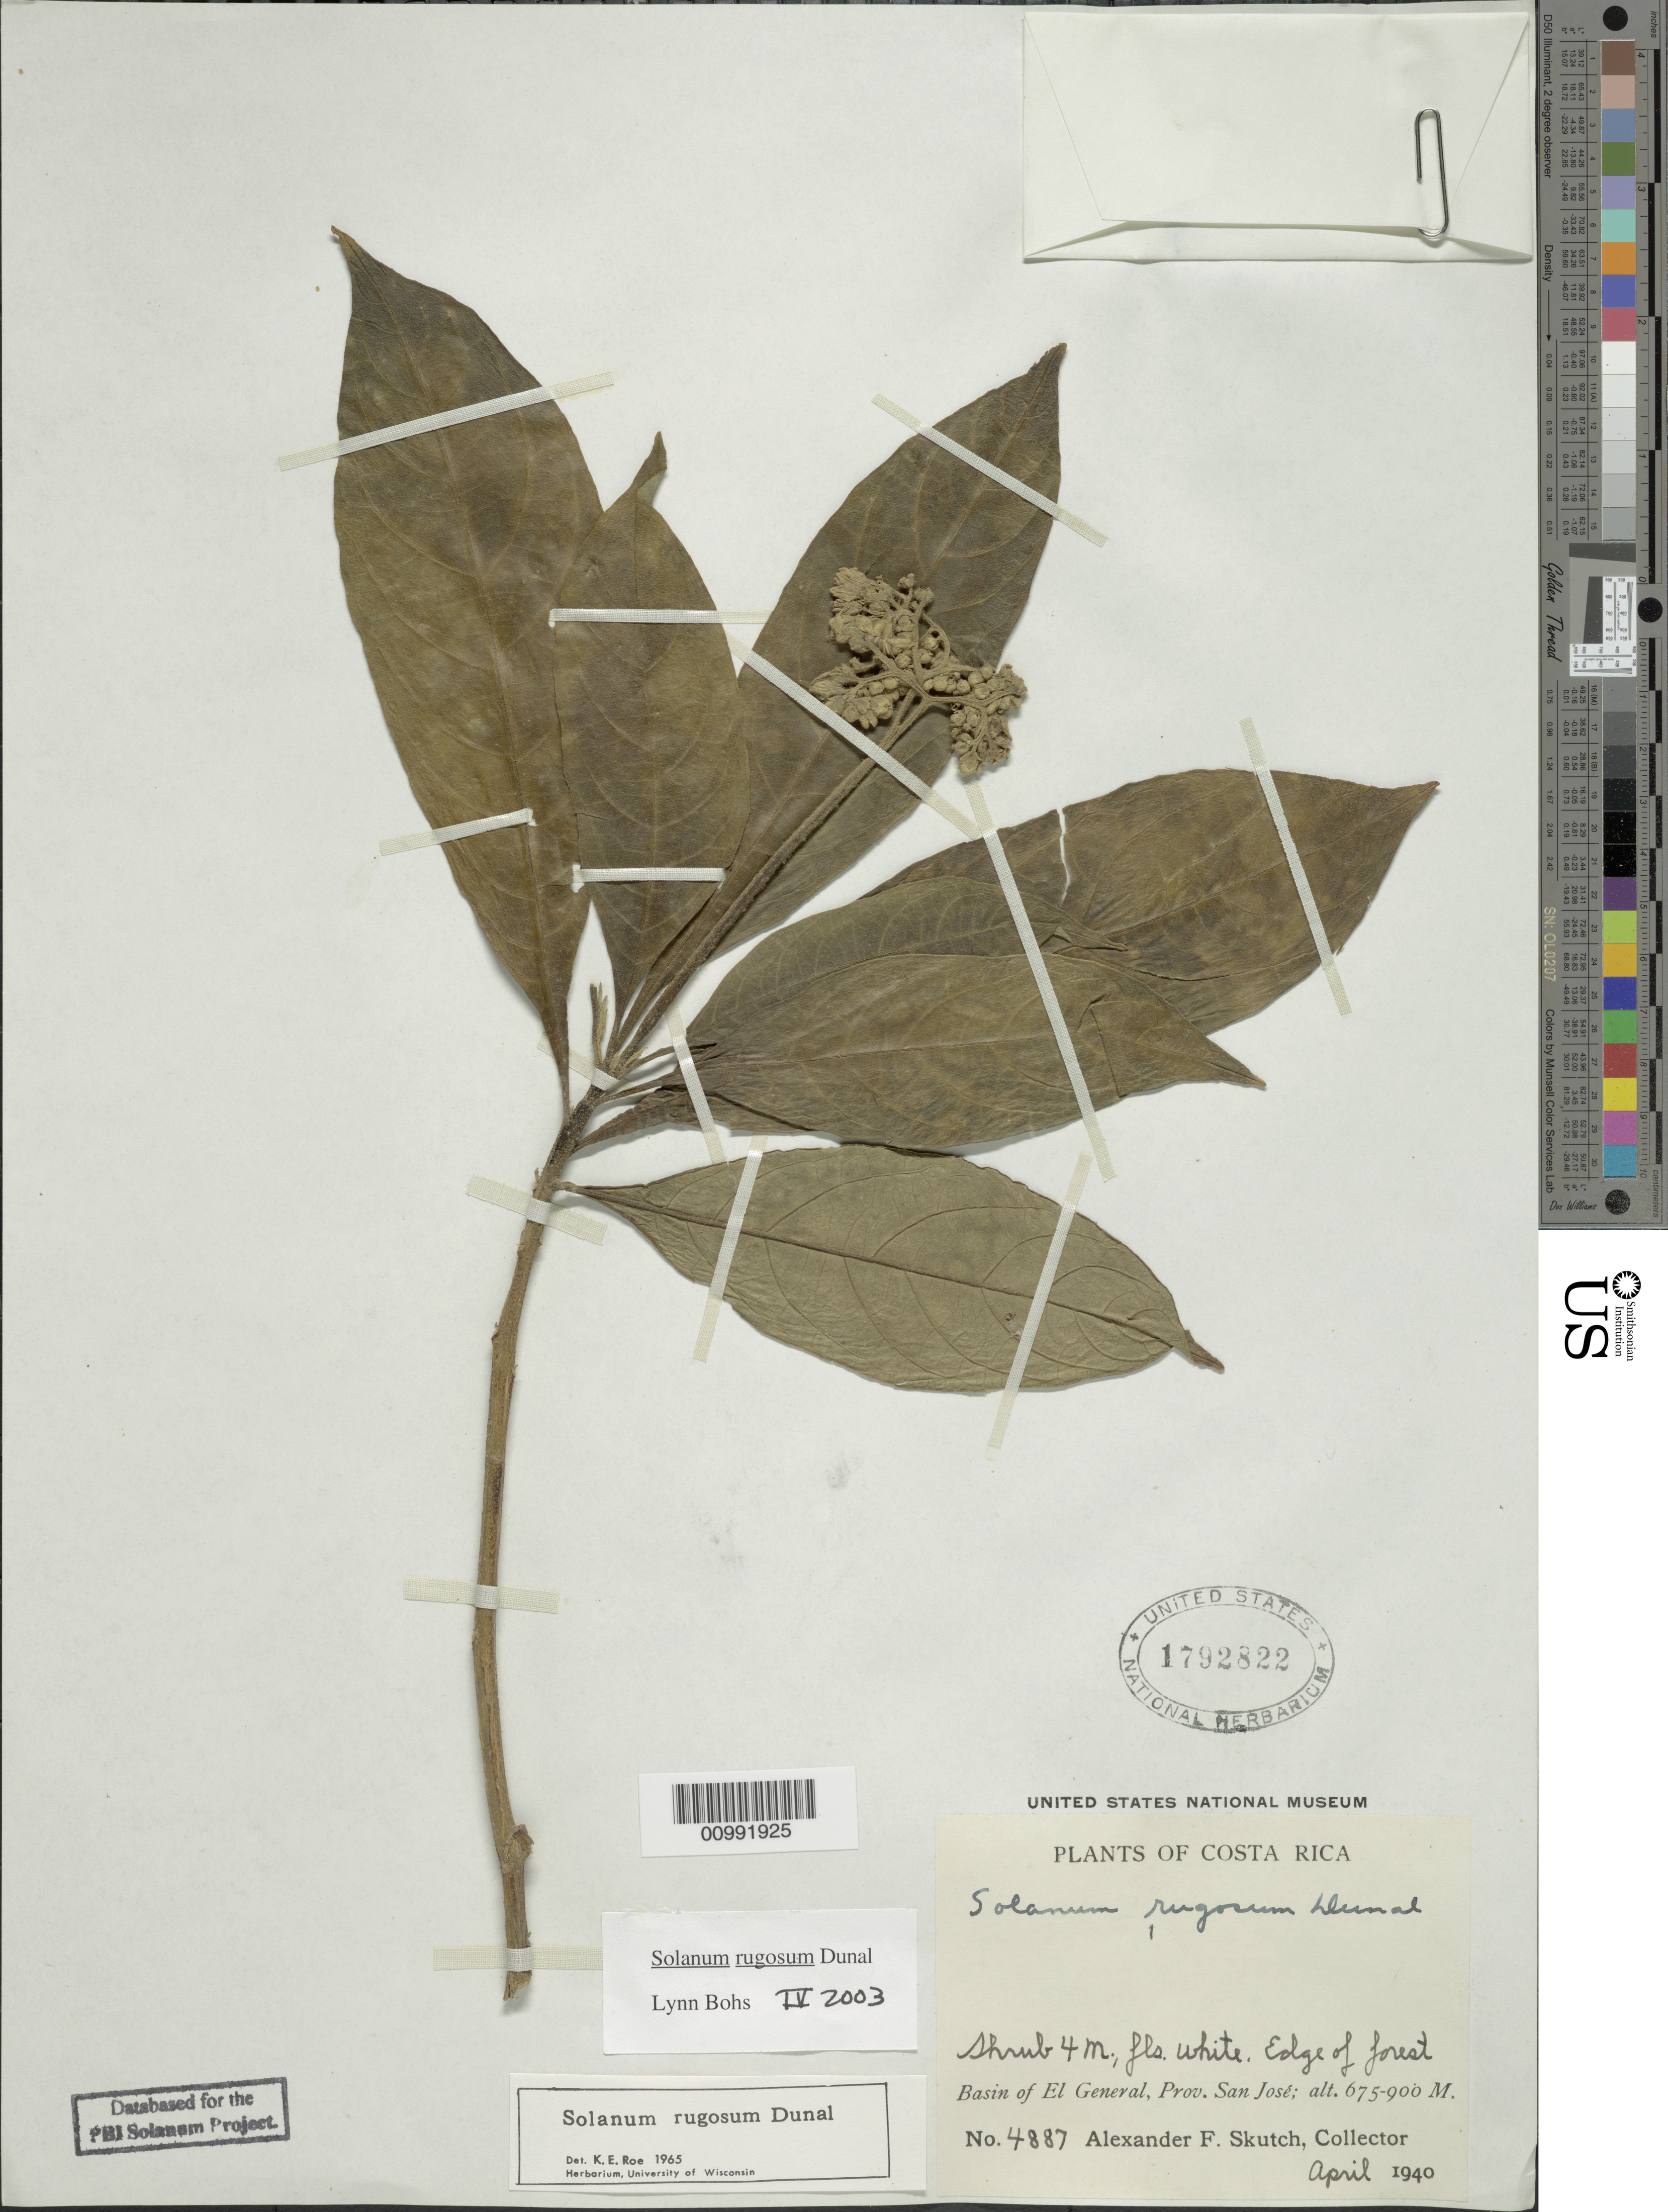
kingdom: Plantae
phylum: Tracheophyta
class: Magnoliopsida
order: Solanales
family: Solanaceae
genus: Solanum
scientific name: Solanum rugosum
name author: Dunal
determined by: Bohs, L. A.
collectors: A. F. Skutch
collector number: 4887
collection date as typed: Apr 1940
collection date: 1940-04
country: Costa Rica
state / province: San José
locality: Basin of El General.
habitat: Edge of forest.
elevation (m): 675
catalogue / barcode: US 1792822